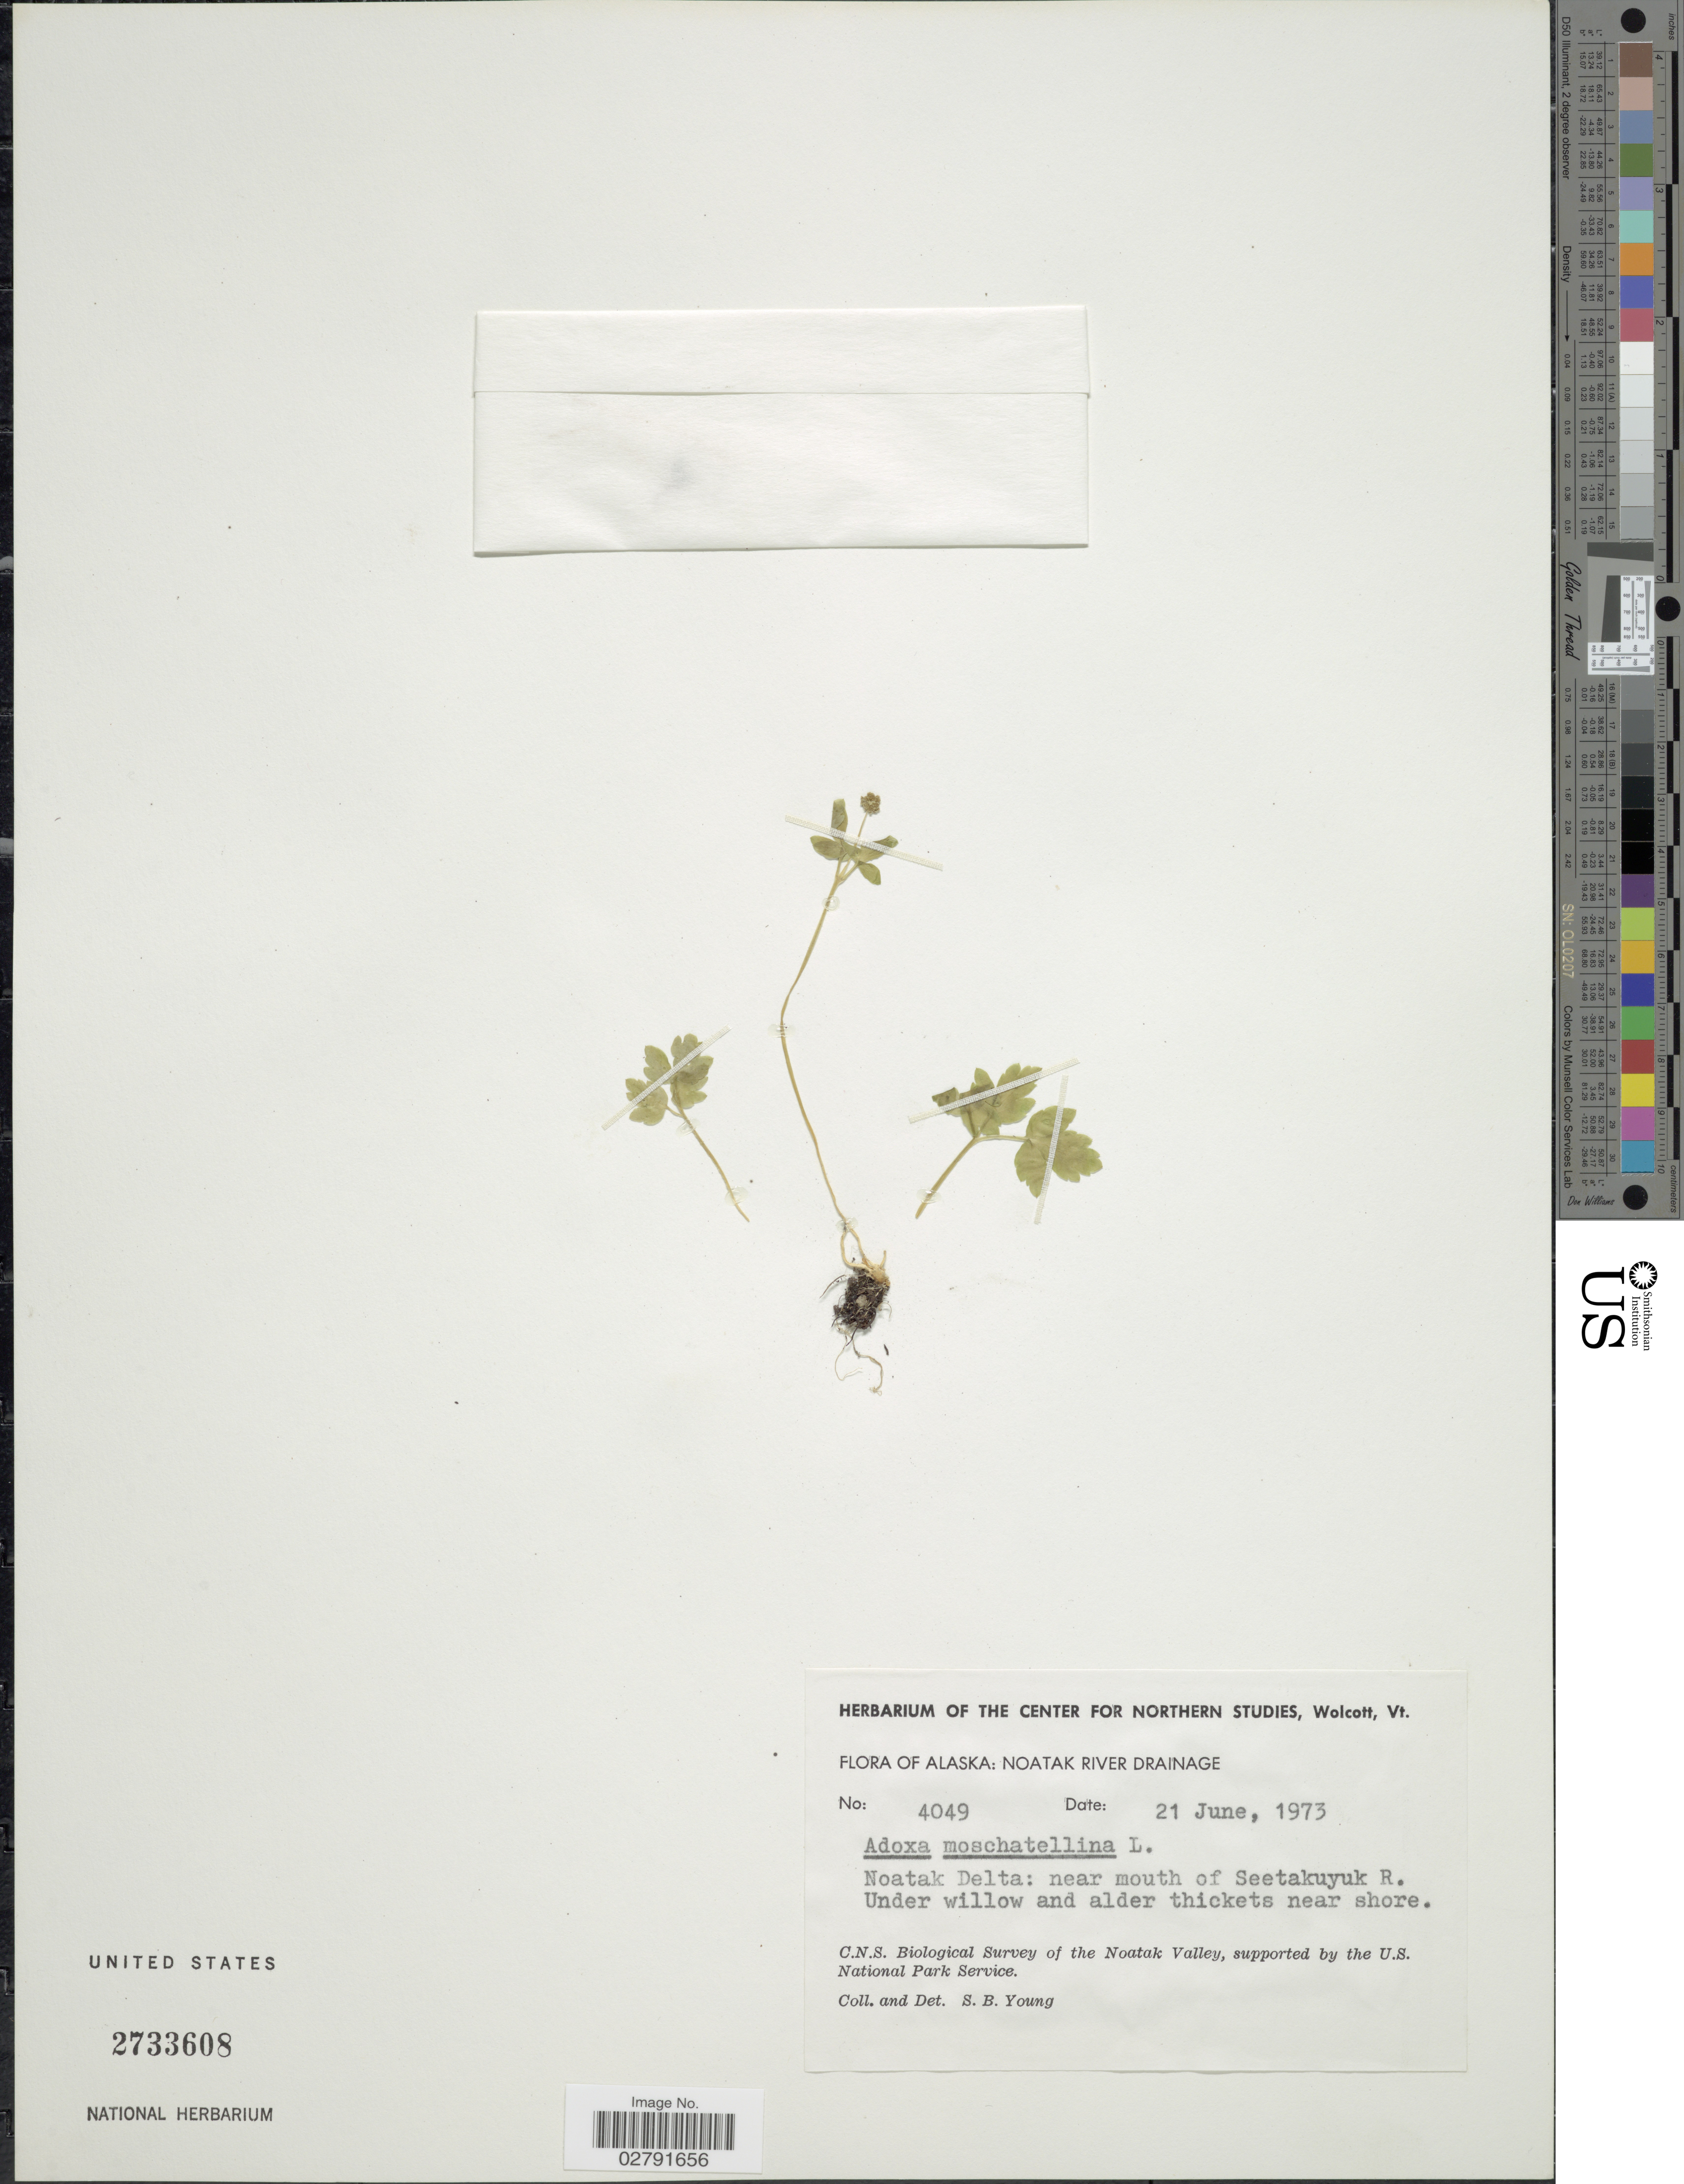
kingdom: Plantae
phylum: Tracheophyta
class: Magnoliopsida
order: Dipsacales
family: Viburnaceae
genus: Adoxa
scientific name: Adoxa moschatellina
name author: L.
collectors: S. Young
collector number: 4049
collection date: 1973-06-21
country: United States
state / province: Alaska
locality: Noatak River Drainage, Noatak Delta: near mouth of Seetakuyuk R.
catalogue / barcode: US 2733608